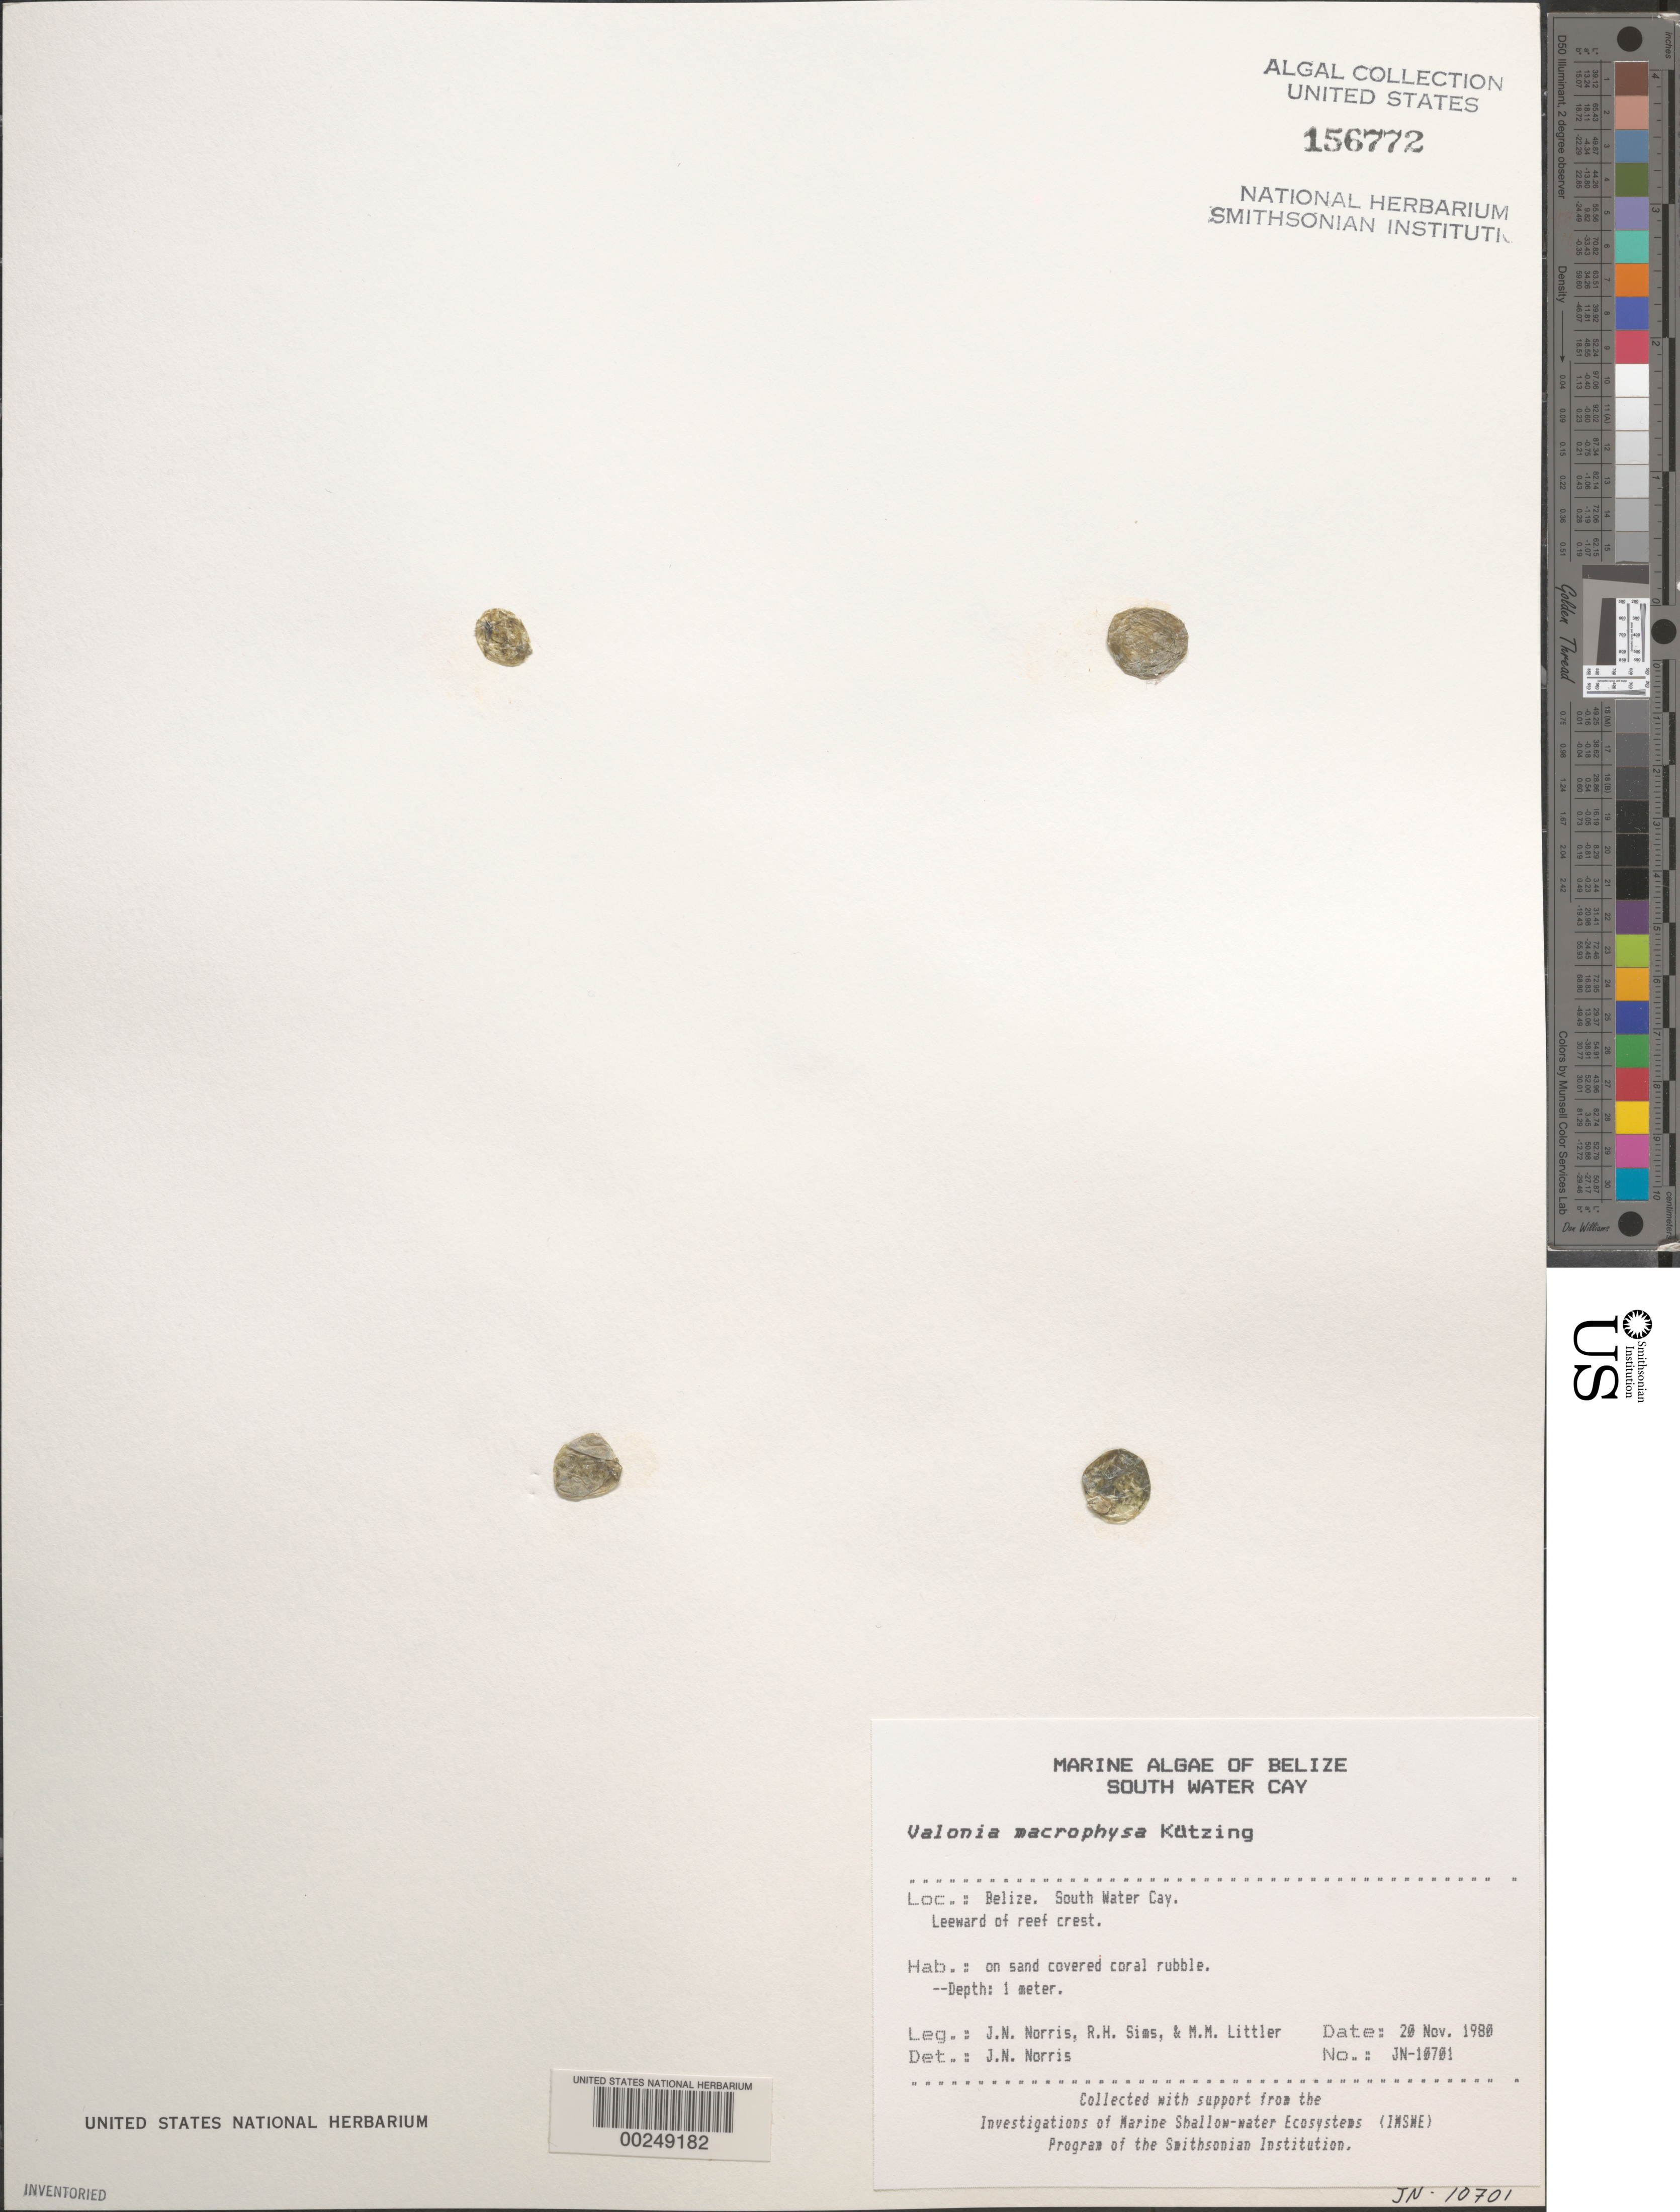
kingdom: Plantae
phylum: Chlorophyta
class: Ulvophyceae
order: Siphonocladales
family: Valoniaceae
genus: Valonia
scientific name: Valonia macrophysa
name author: Kütz.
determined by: Norris, James N.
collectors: J. N. Norris, R. H. Sims & M. M. Littler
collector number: JN-10701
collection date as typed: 20 Nov 1980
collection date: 1980-11-20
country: Belize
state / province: Stann Creek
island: South Water Cay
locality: Leeward of reef crest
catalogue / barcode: US 156772